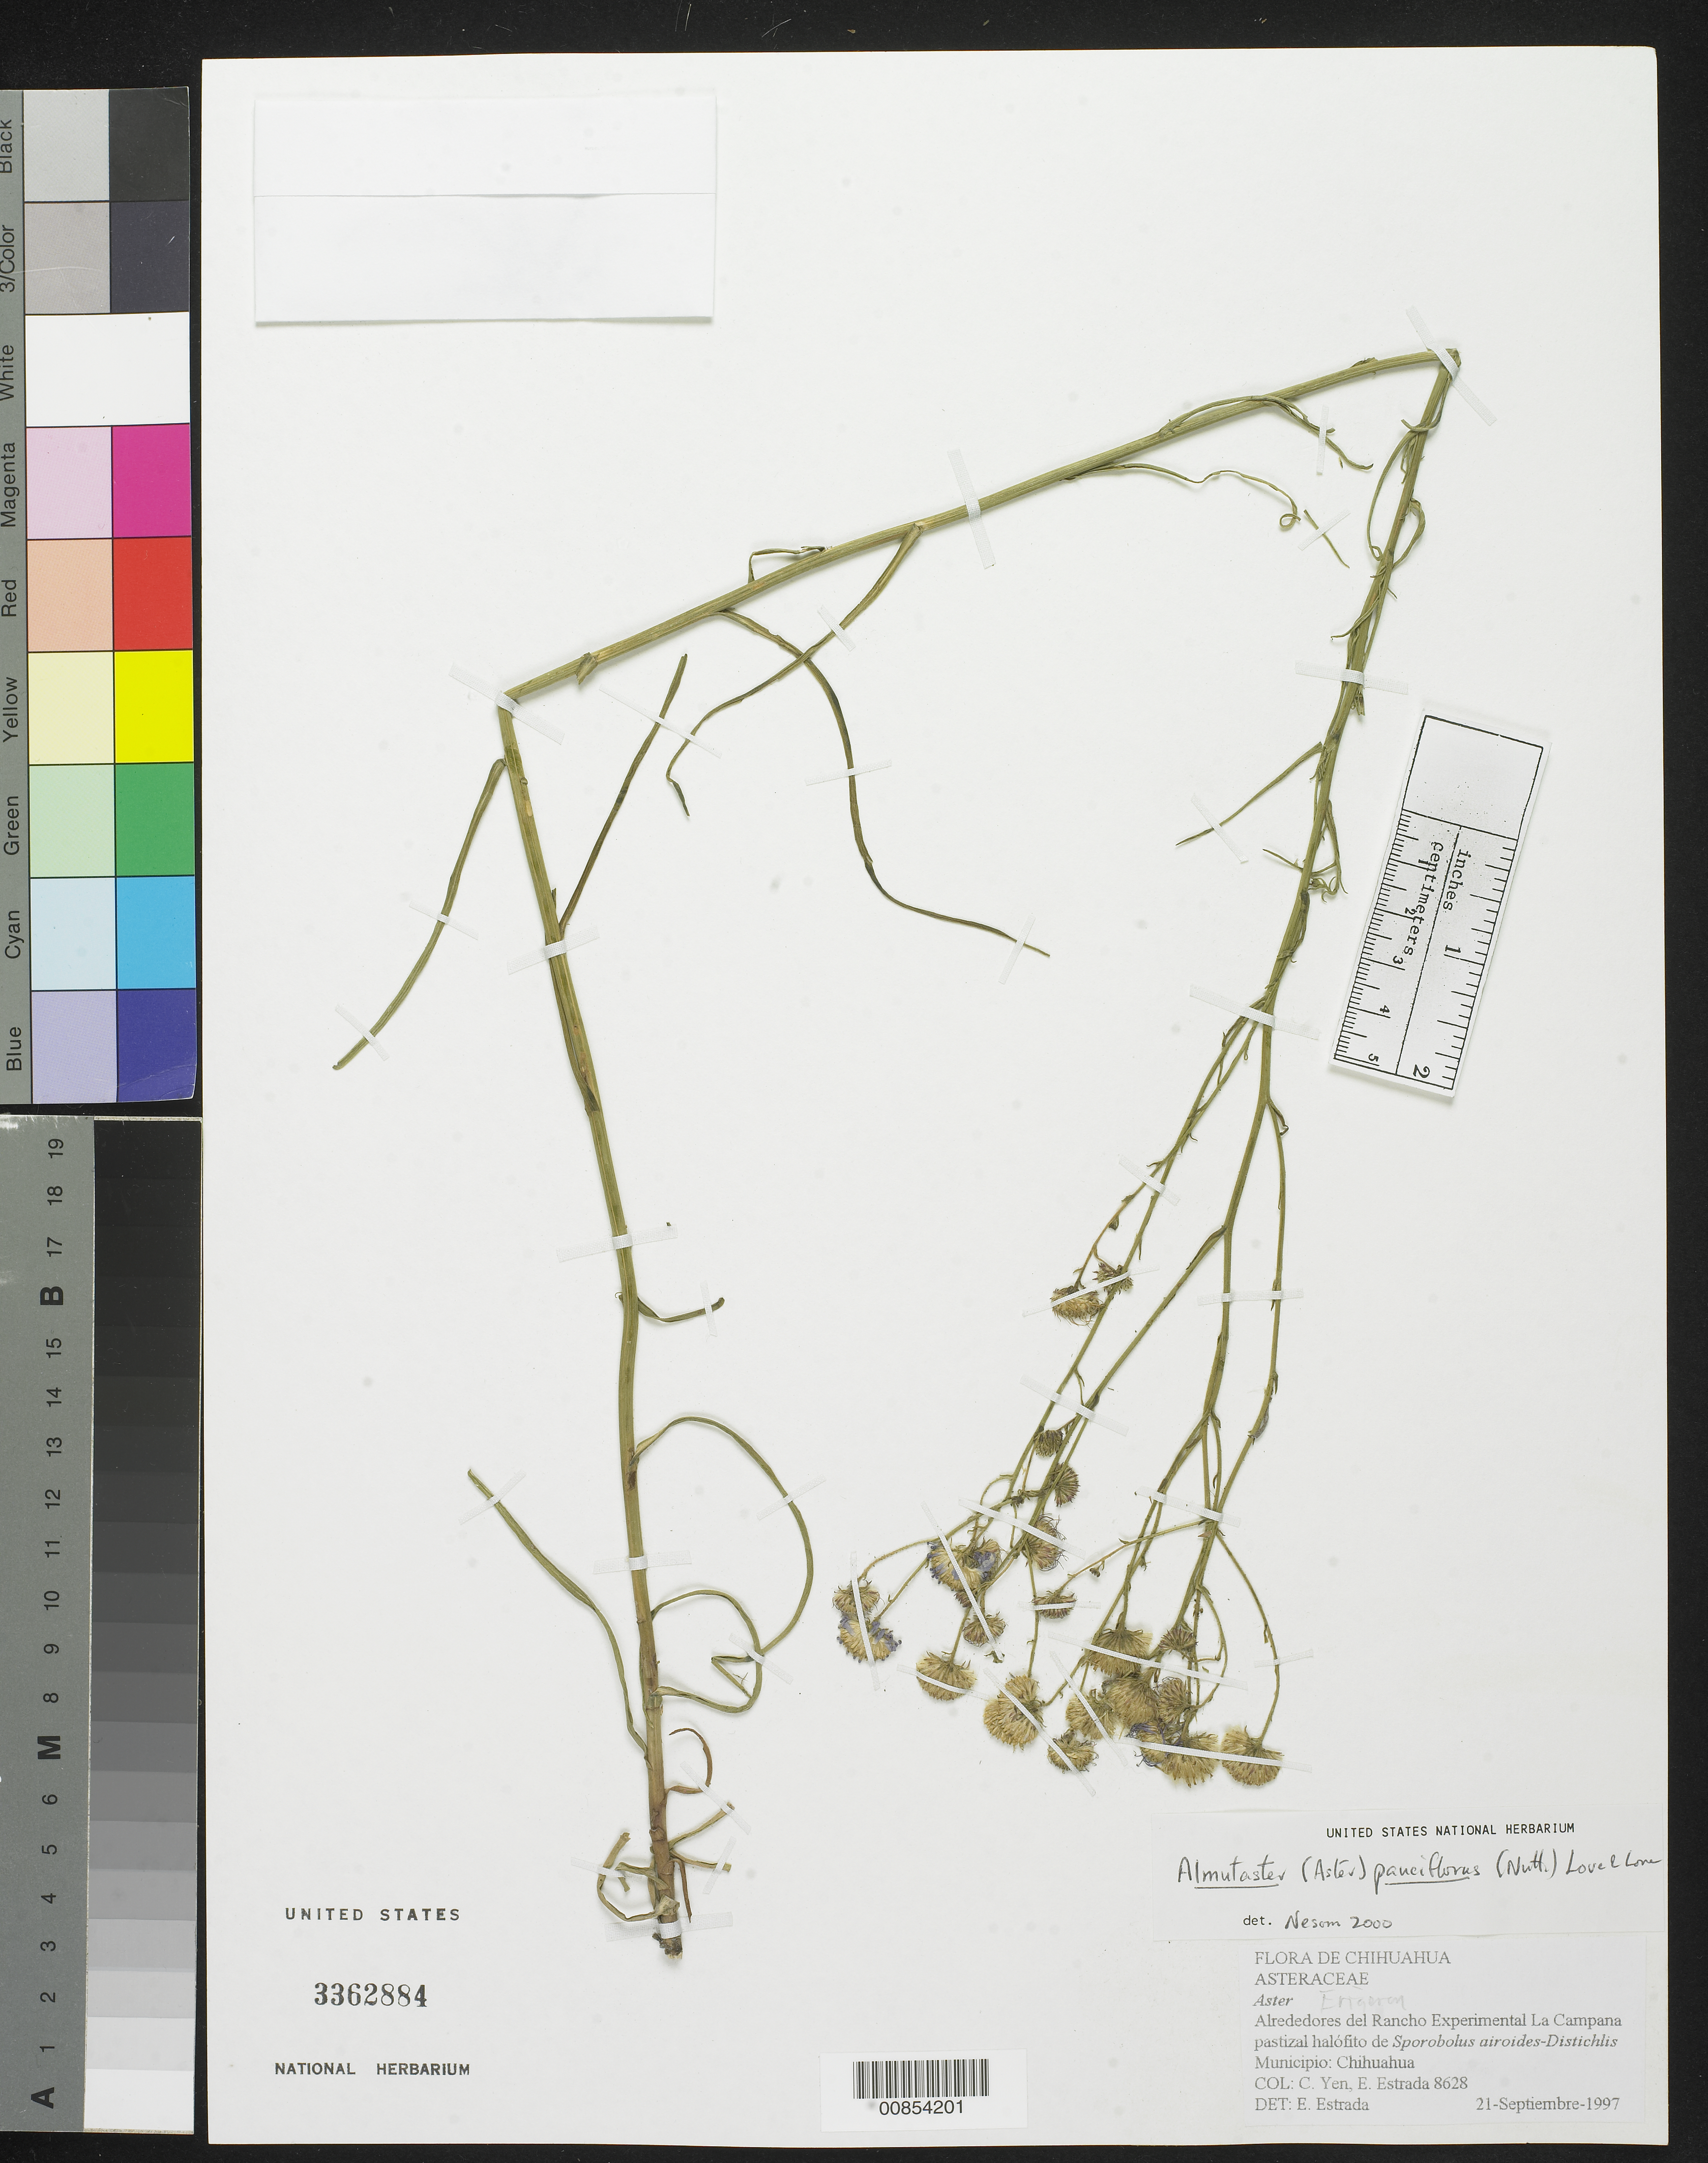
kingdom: Plantae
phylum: Tracheophyta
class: Magnoliopsida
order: Asterales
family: Asteraceae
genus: Almutaster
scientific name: Almutaster pauciflorus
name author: (Nutt.) Á. Löve & D. Löve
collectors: Y. C. Yang & E. Estrada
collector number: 8628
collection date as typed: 21 Sep 1997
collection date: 1997-09-21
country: Mexico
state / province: Chihuahua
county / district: Chihuahua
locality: Alrededores del Rancho Experimental La Campana.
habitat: Pastizal halófito de Sporobolus airoides-Distichlis.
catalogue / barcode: US 3362884